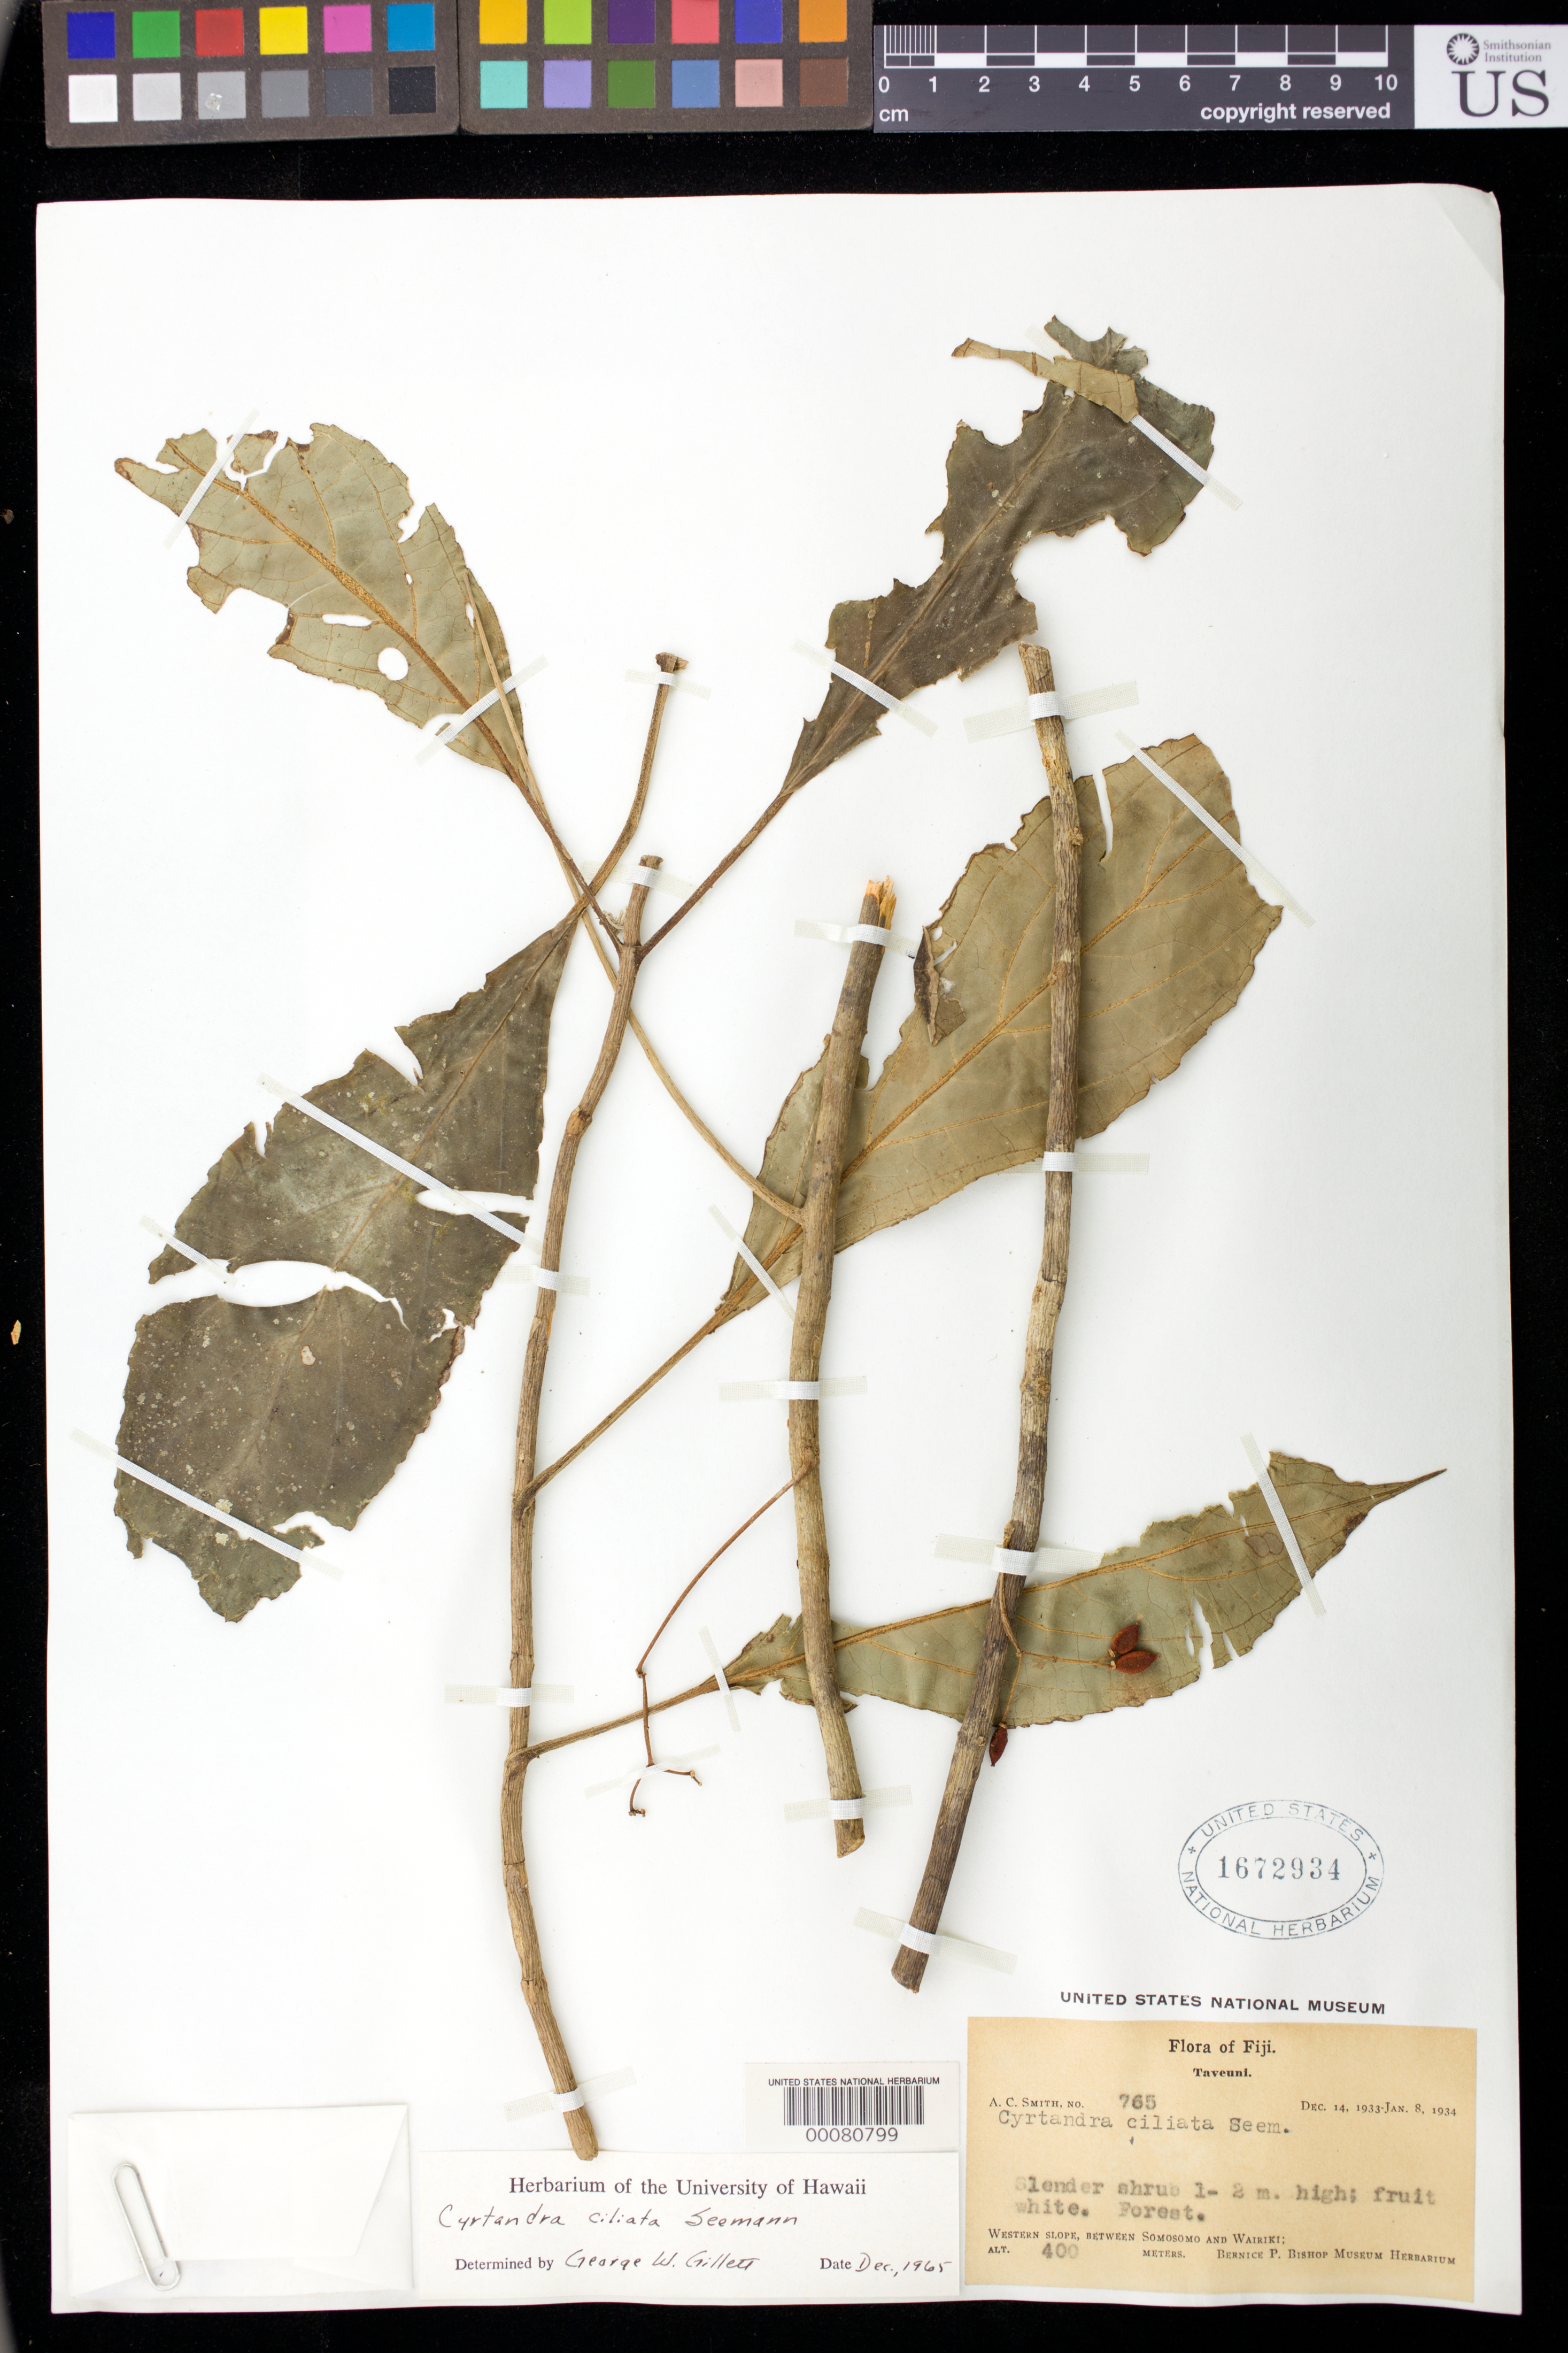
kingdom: Plantae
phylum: Tracheophyta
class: Magnoliopsida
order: Lamiales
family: Gesneriaceae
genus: Cyrtandra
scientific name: Cyrtandra ciliata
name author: Seem.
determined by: Gillett, G. W.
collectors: A. C. Smith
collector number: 765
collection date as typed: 1933-1934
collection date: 1933/1934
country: Fiji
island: Taveuni I.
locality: Taveuni, western slope, between somosomo and wairiki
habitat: Forest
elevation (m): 400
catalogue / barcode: US 1672934